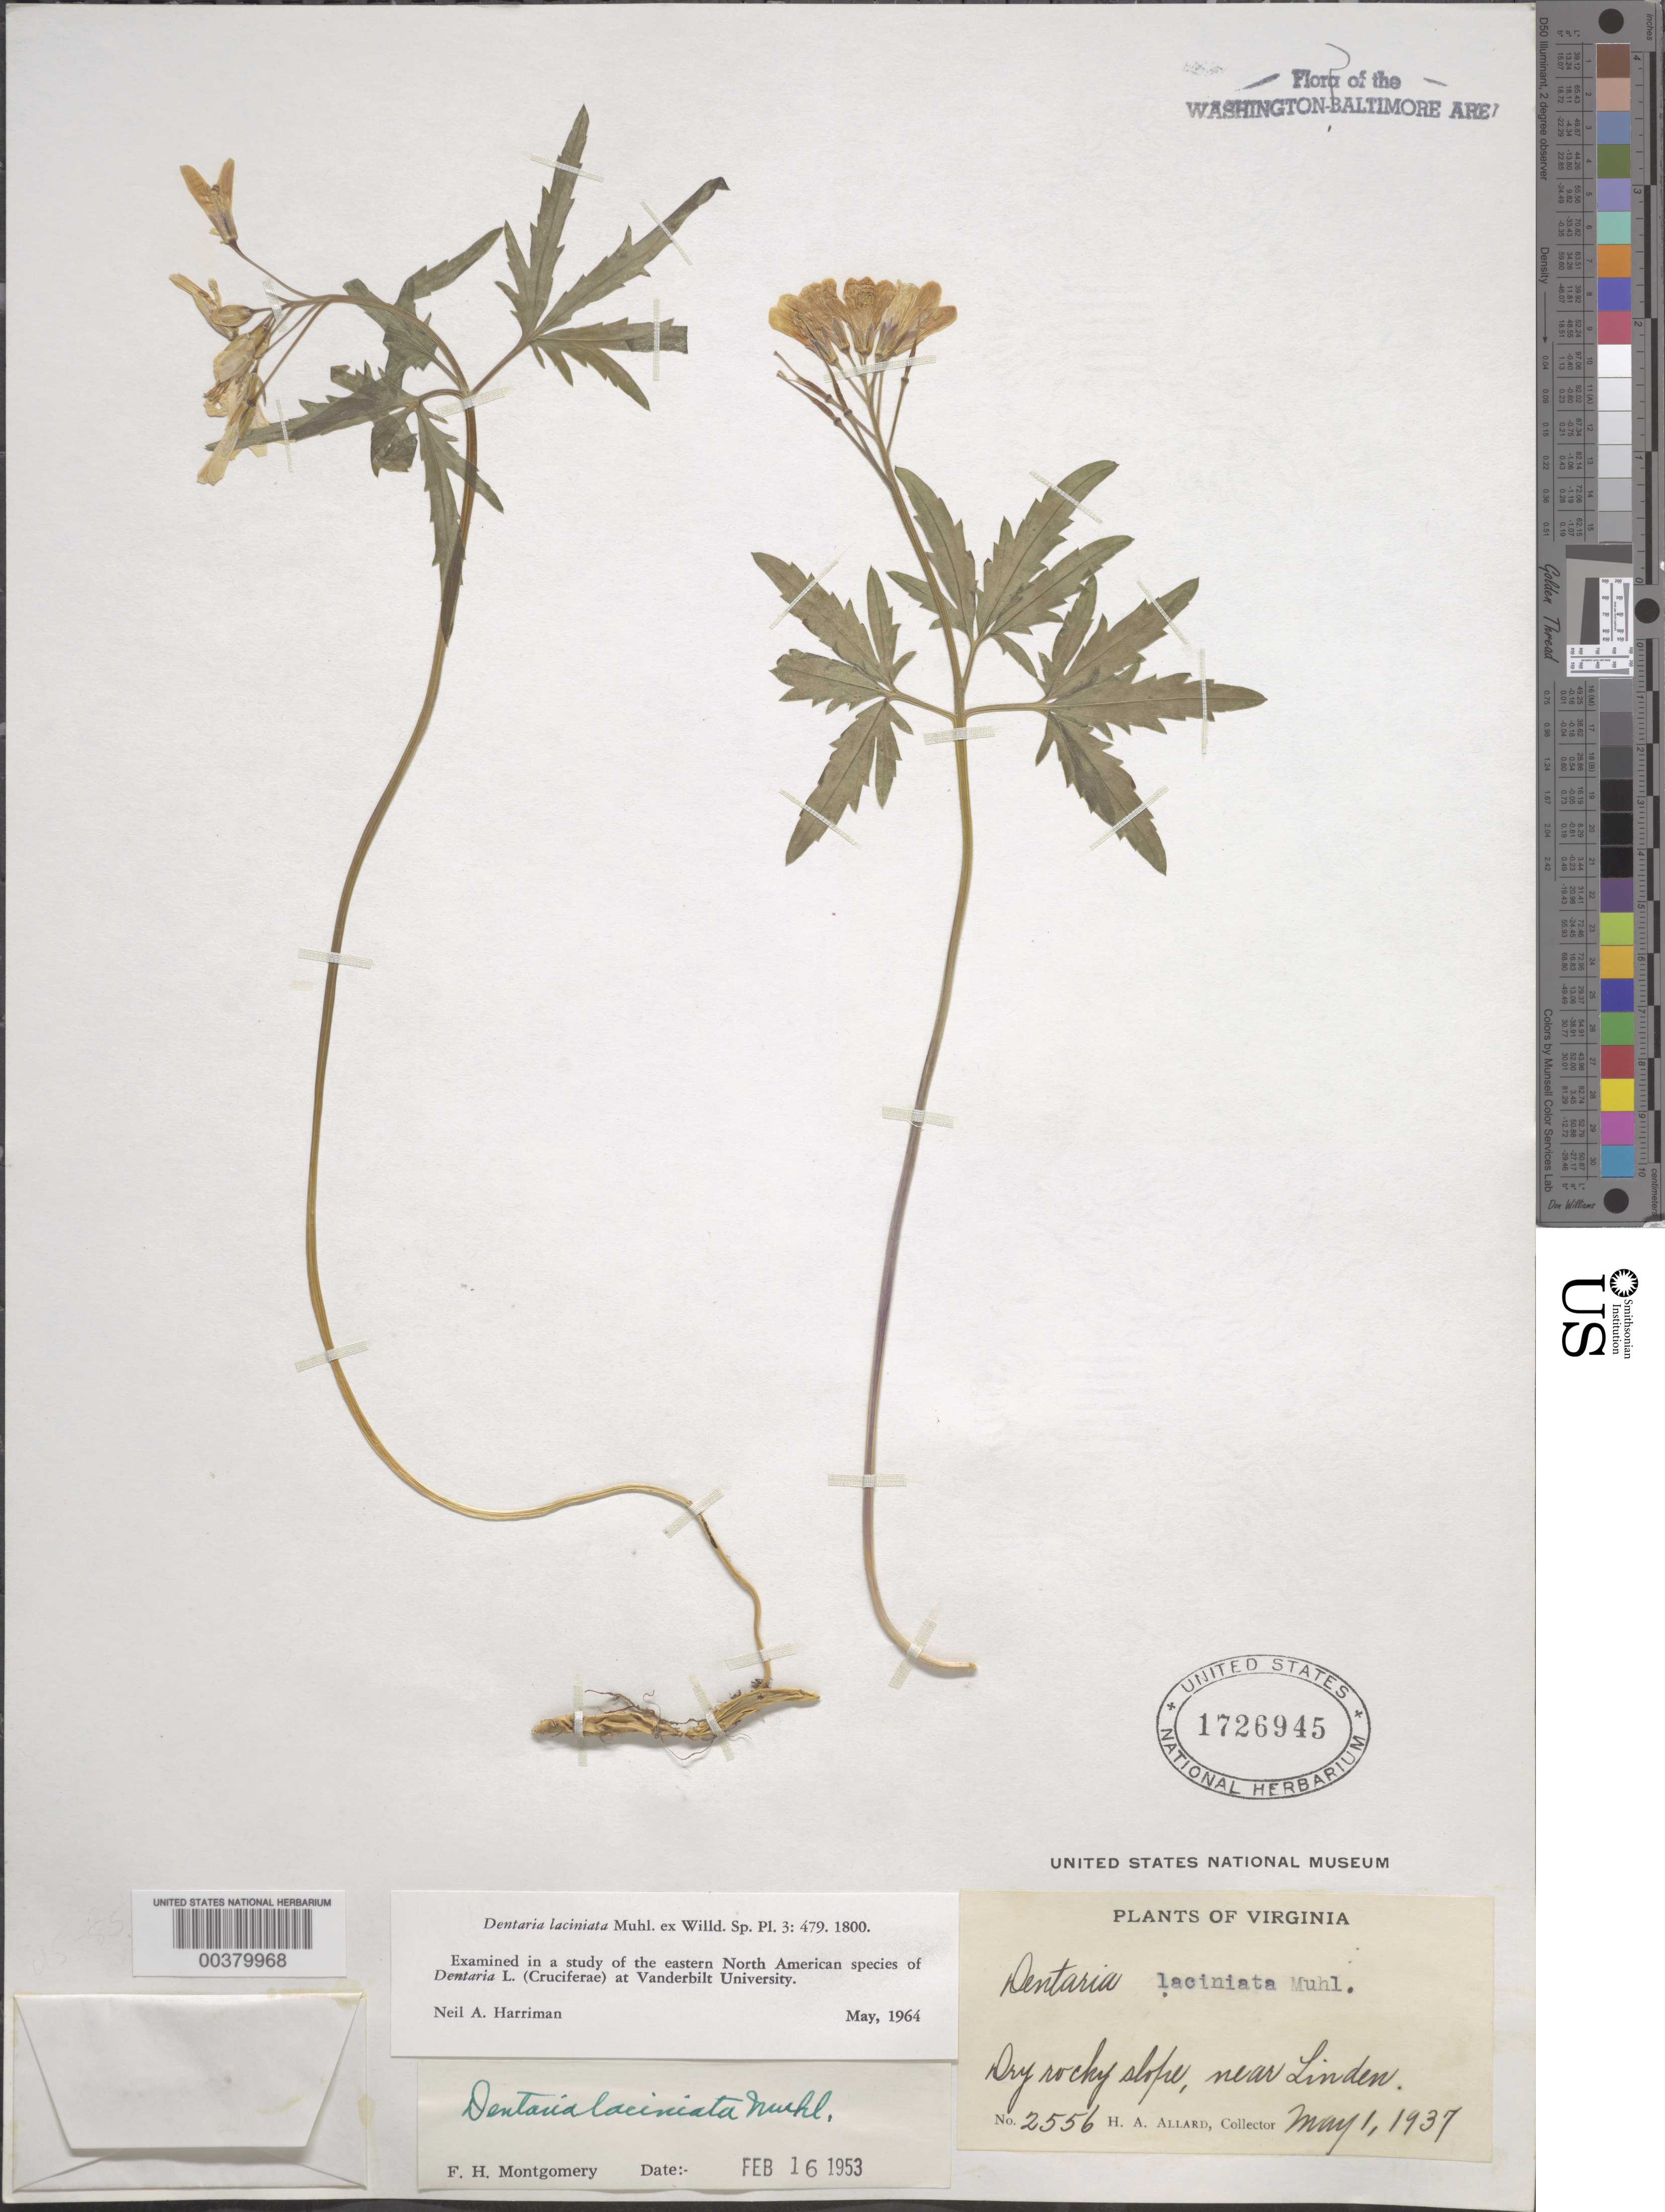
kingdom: Plantae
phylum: Tracheophyta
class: Magnoliopsida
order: Brassicales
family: Brassicaceae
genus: Cardamine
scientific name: Cardamine concatenata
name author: (Michx.) Sw.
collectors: H. A. Allard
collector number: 2556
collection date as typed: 01 May 1937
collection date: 1937-05-01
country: United States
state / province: Virginia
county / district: Prince William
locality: Linden vicinity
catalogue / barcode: US 1726945